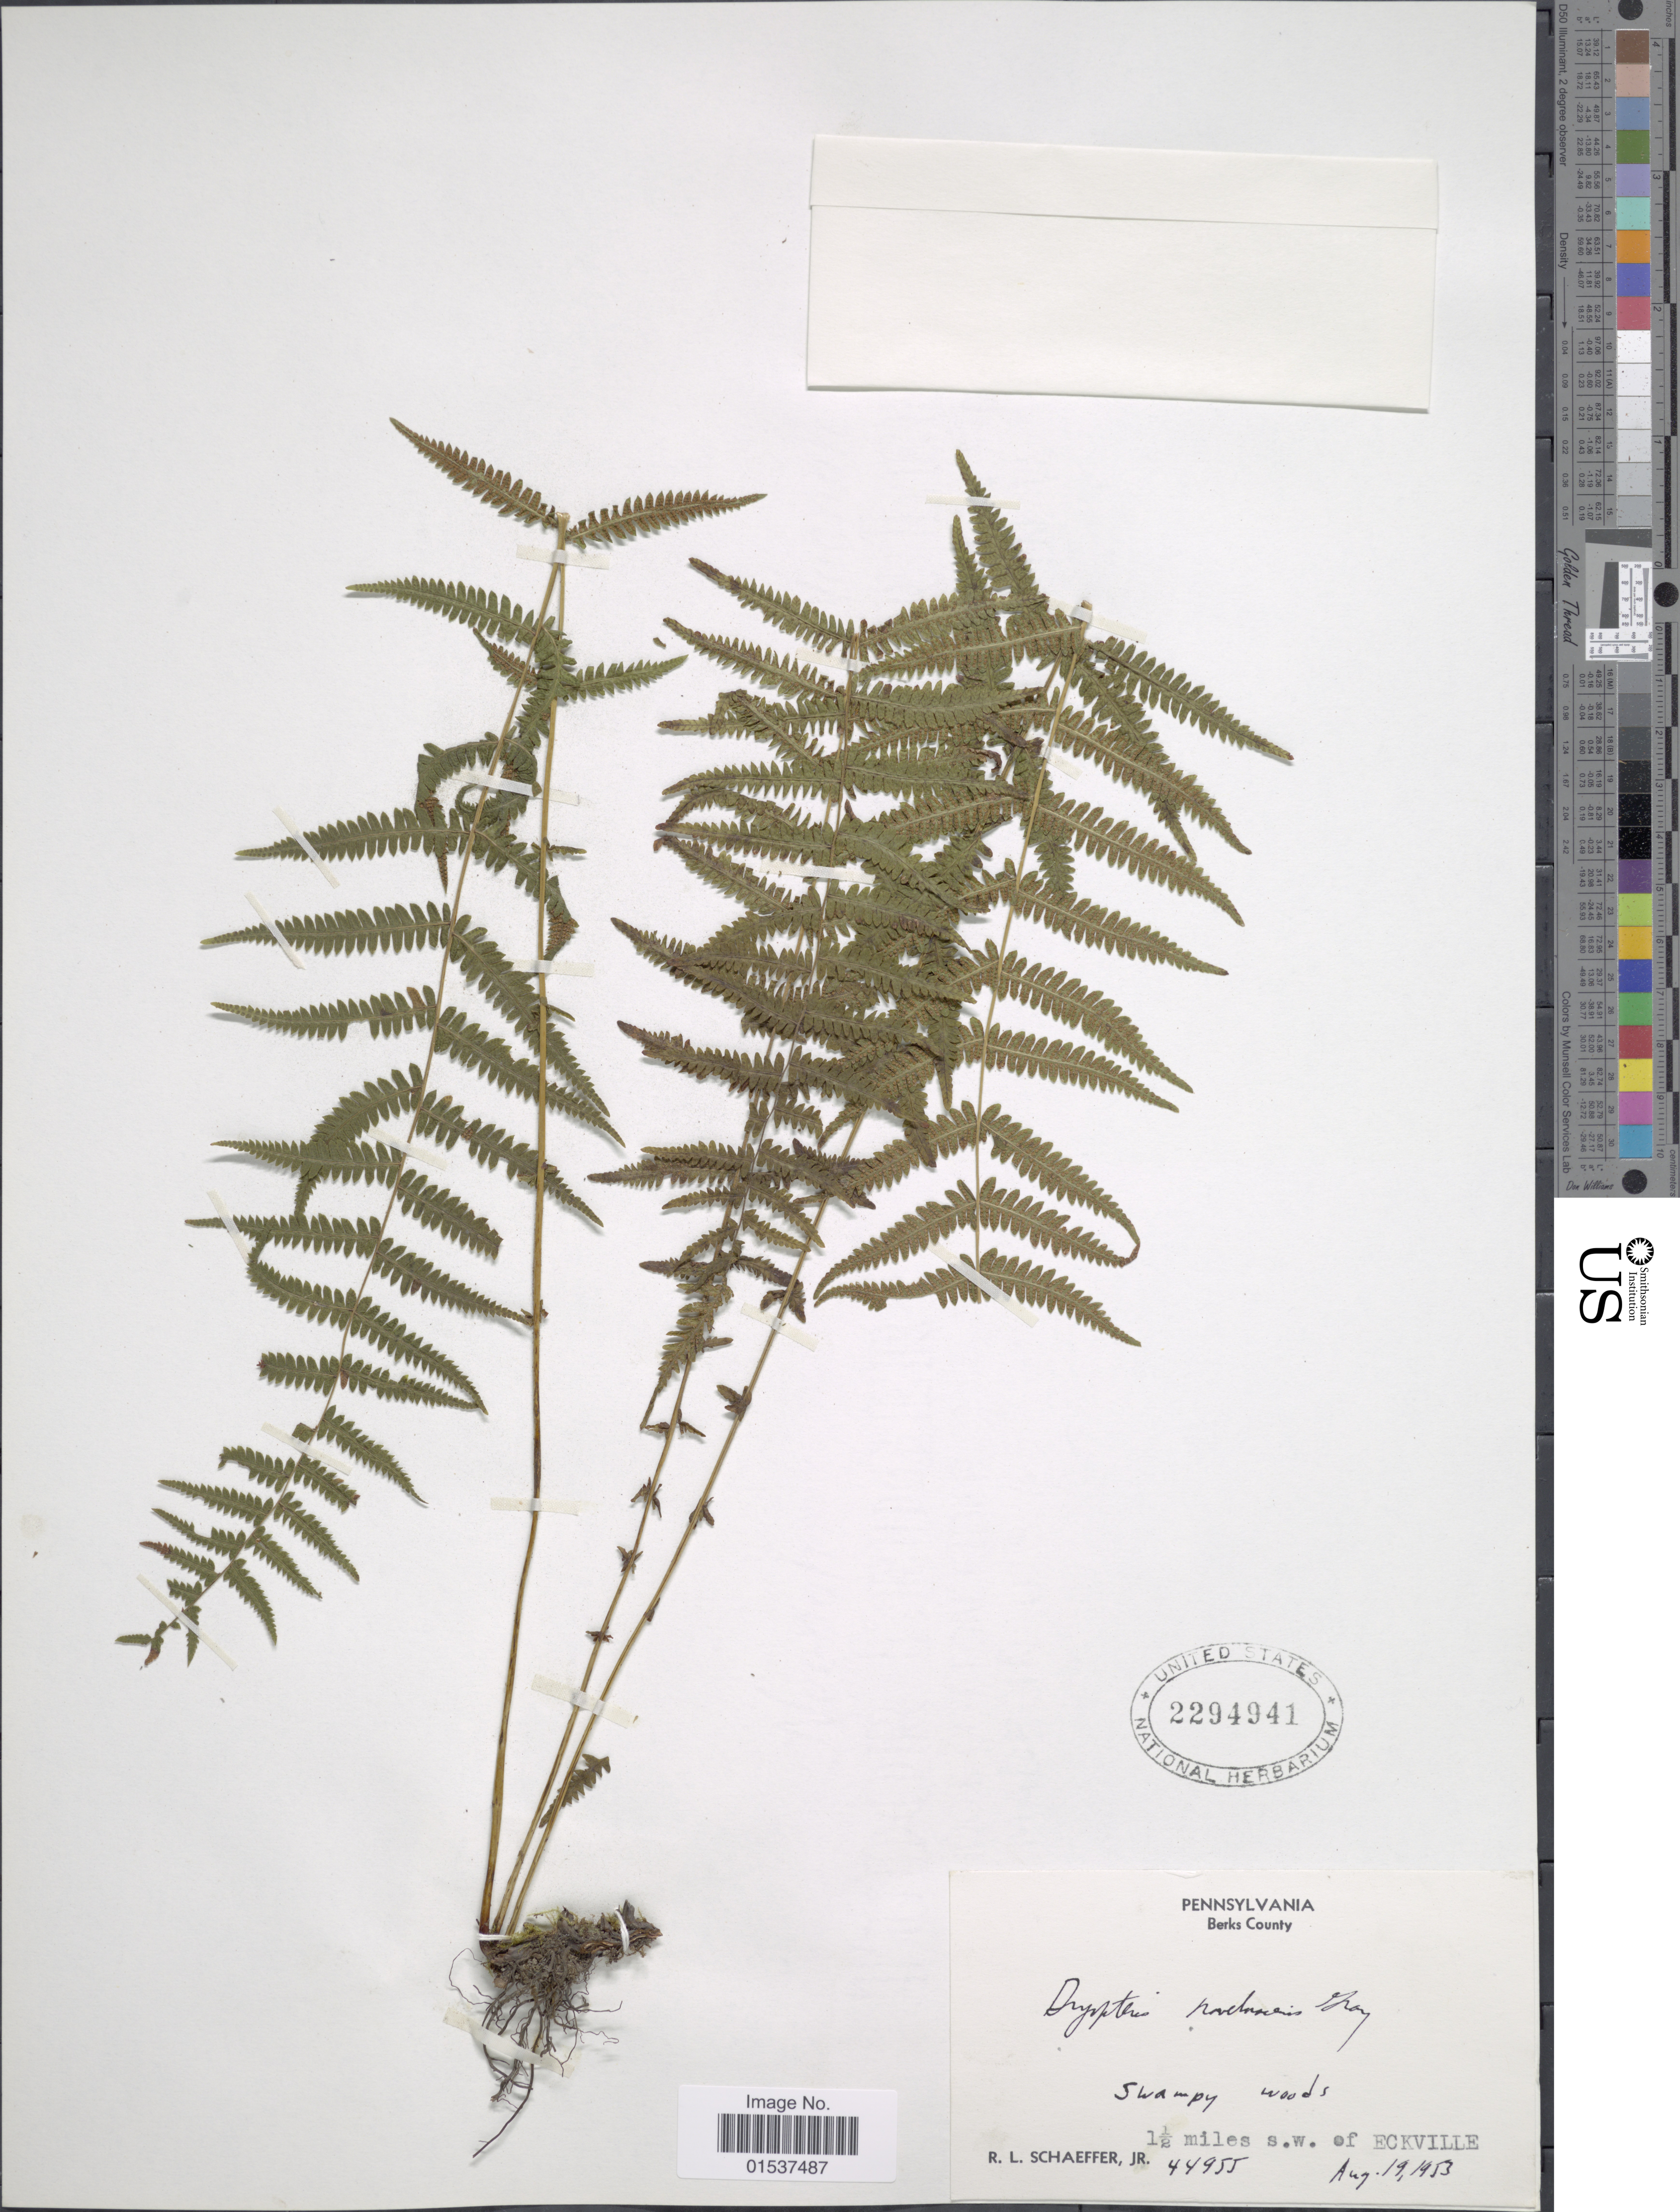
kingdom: Plantae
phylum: Tracheophyta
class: Polypodiopsida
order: Polypodiales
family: Thelypteridaceae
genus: Parathelypteris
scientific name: Parathelypteris noveboracensis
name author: (L.) Ching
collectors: R. L. Schaeffer Jr.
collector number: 44955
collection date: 1953-08-19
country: United States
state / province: Pennsylvania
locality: Berks County, 1½ miles s.w. of Eckville.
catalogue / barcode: US 2294941